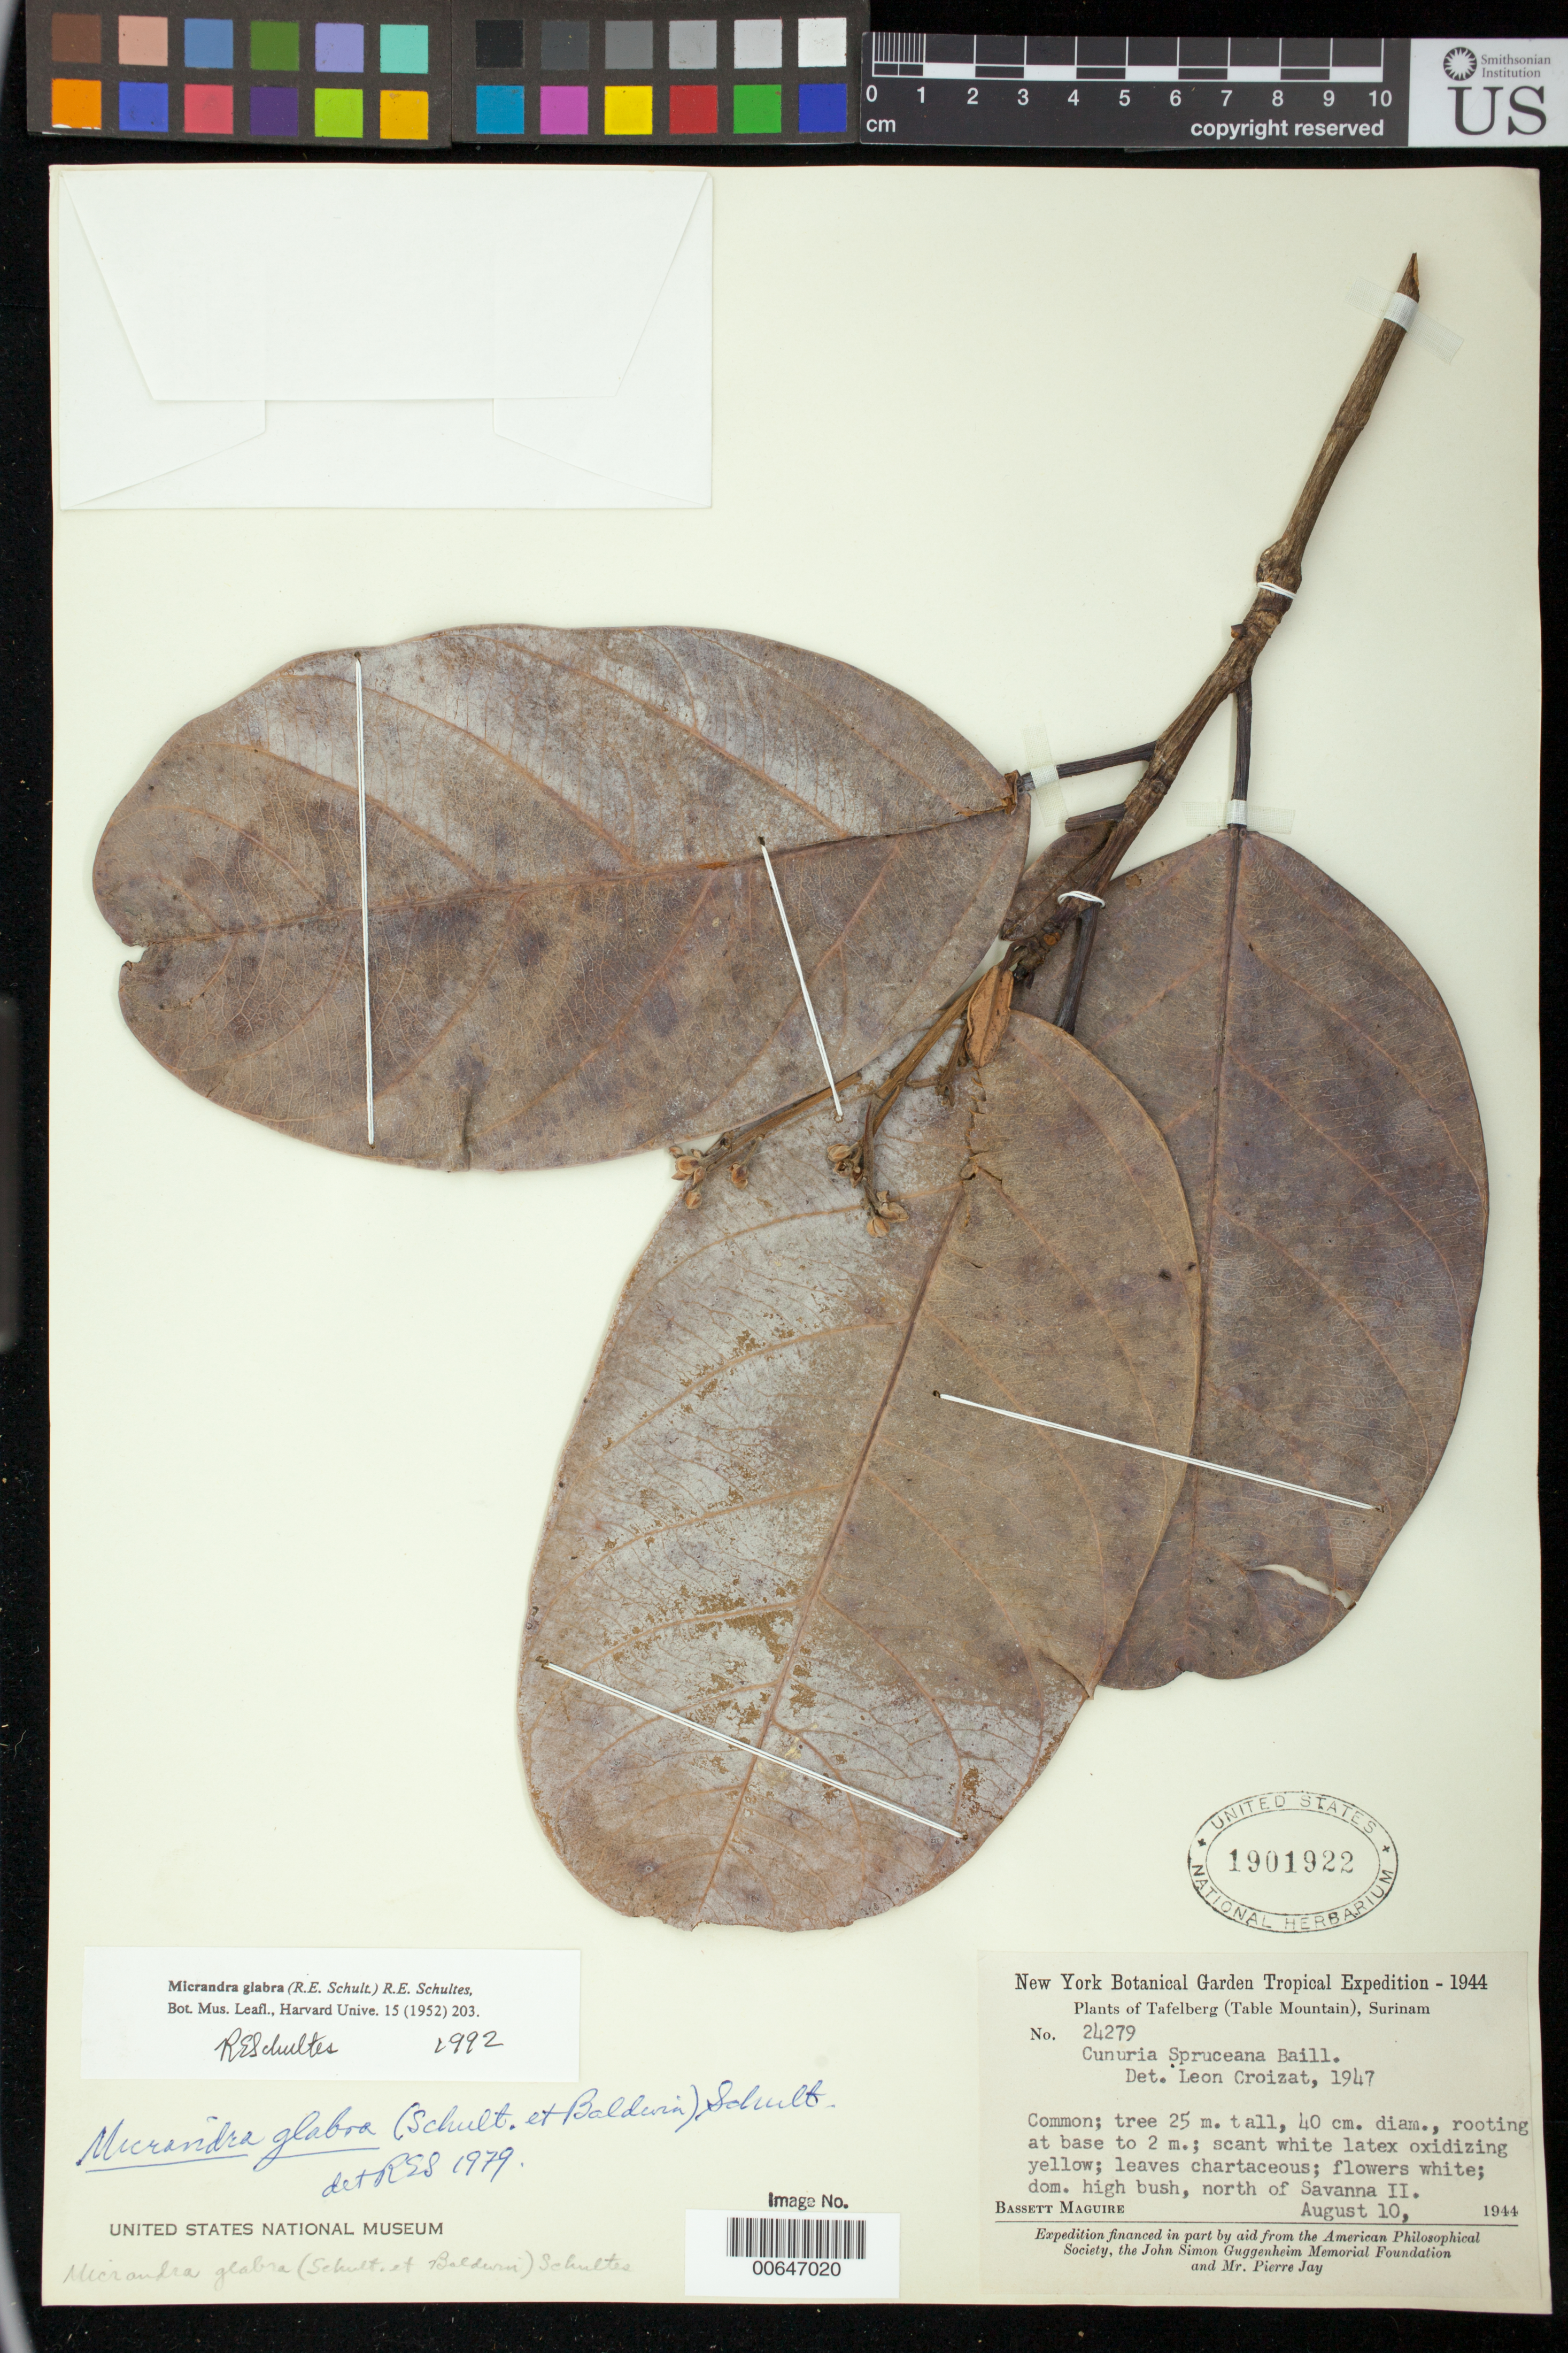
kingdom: Plantae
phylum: Tracheophyta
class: Magnoliopsida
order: Malpighiales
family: Euphorbiaceae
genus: Cunuria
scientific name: Cunuria glabra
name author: R.E. Schult. in J.T. Baldwin & R.E. Schult.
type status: Isotype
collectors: B. Maguire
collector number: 24279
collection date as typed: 10-Aug-44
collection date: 1944-08-10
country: Suriname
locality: Tafelberg (Table Mountain), Savanna II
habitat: High bush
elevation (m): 565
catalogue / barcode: US 1901922